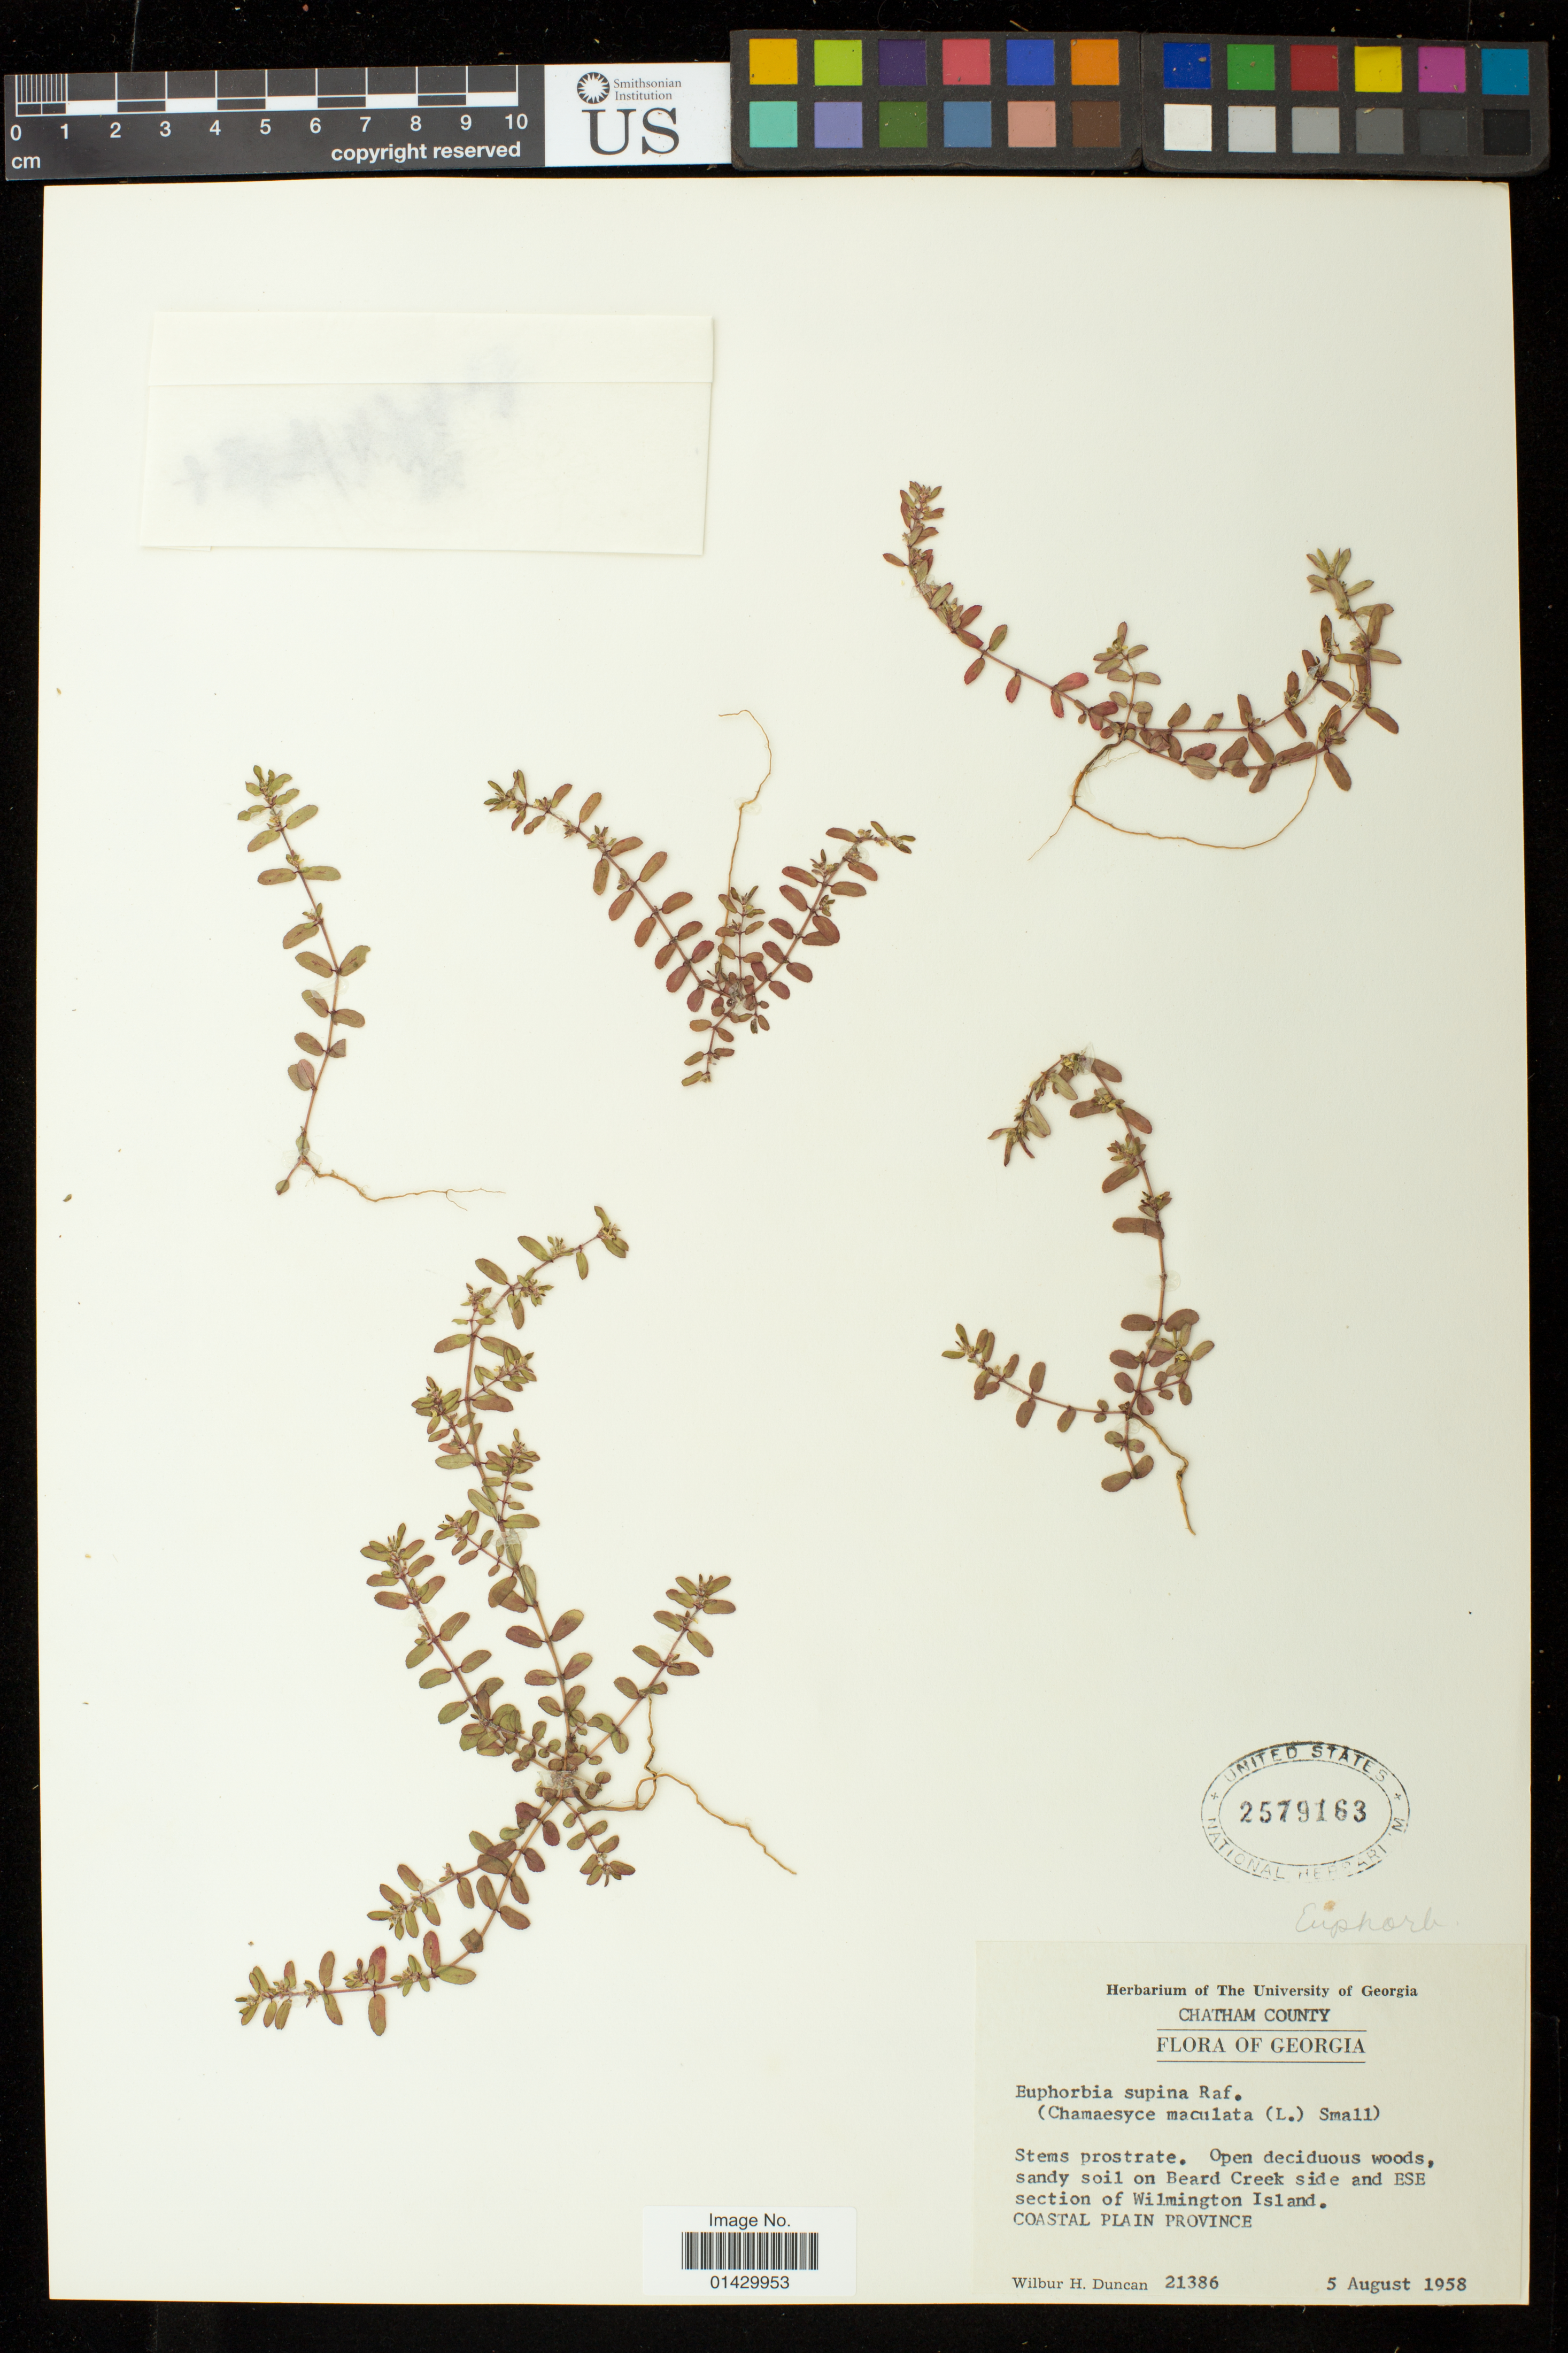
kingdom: Plantae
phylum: Tracheophyta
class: Magnoliopsida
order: Malpighiales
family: Euphorbiaceae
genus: Euphorbia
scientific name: Euphorbia maculata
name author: L.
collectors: W. H. Duncan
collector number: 21386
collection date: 1958-08-05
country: United States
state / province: Georgia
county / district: Chatham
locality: On Beard Creek side and ESE section of Wilmington Island.; Coastal Plain Province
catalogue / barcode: US 2579163